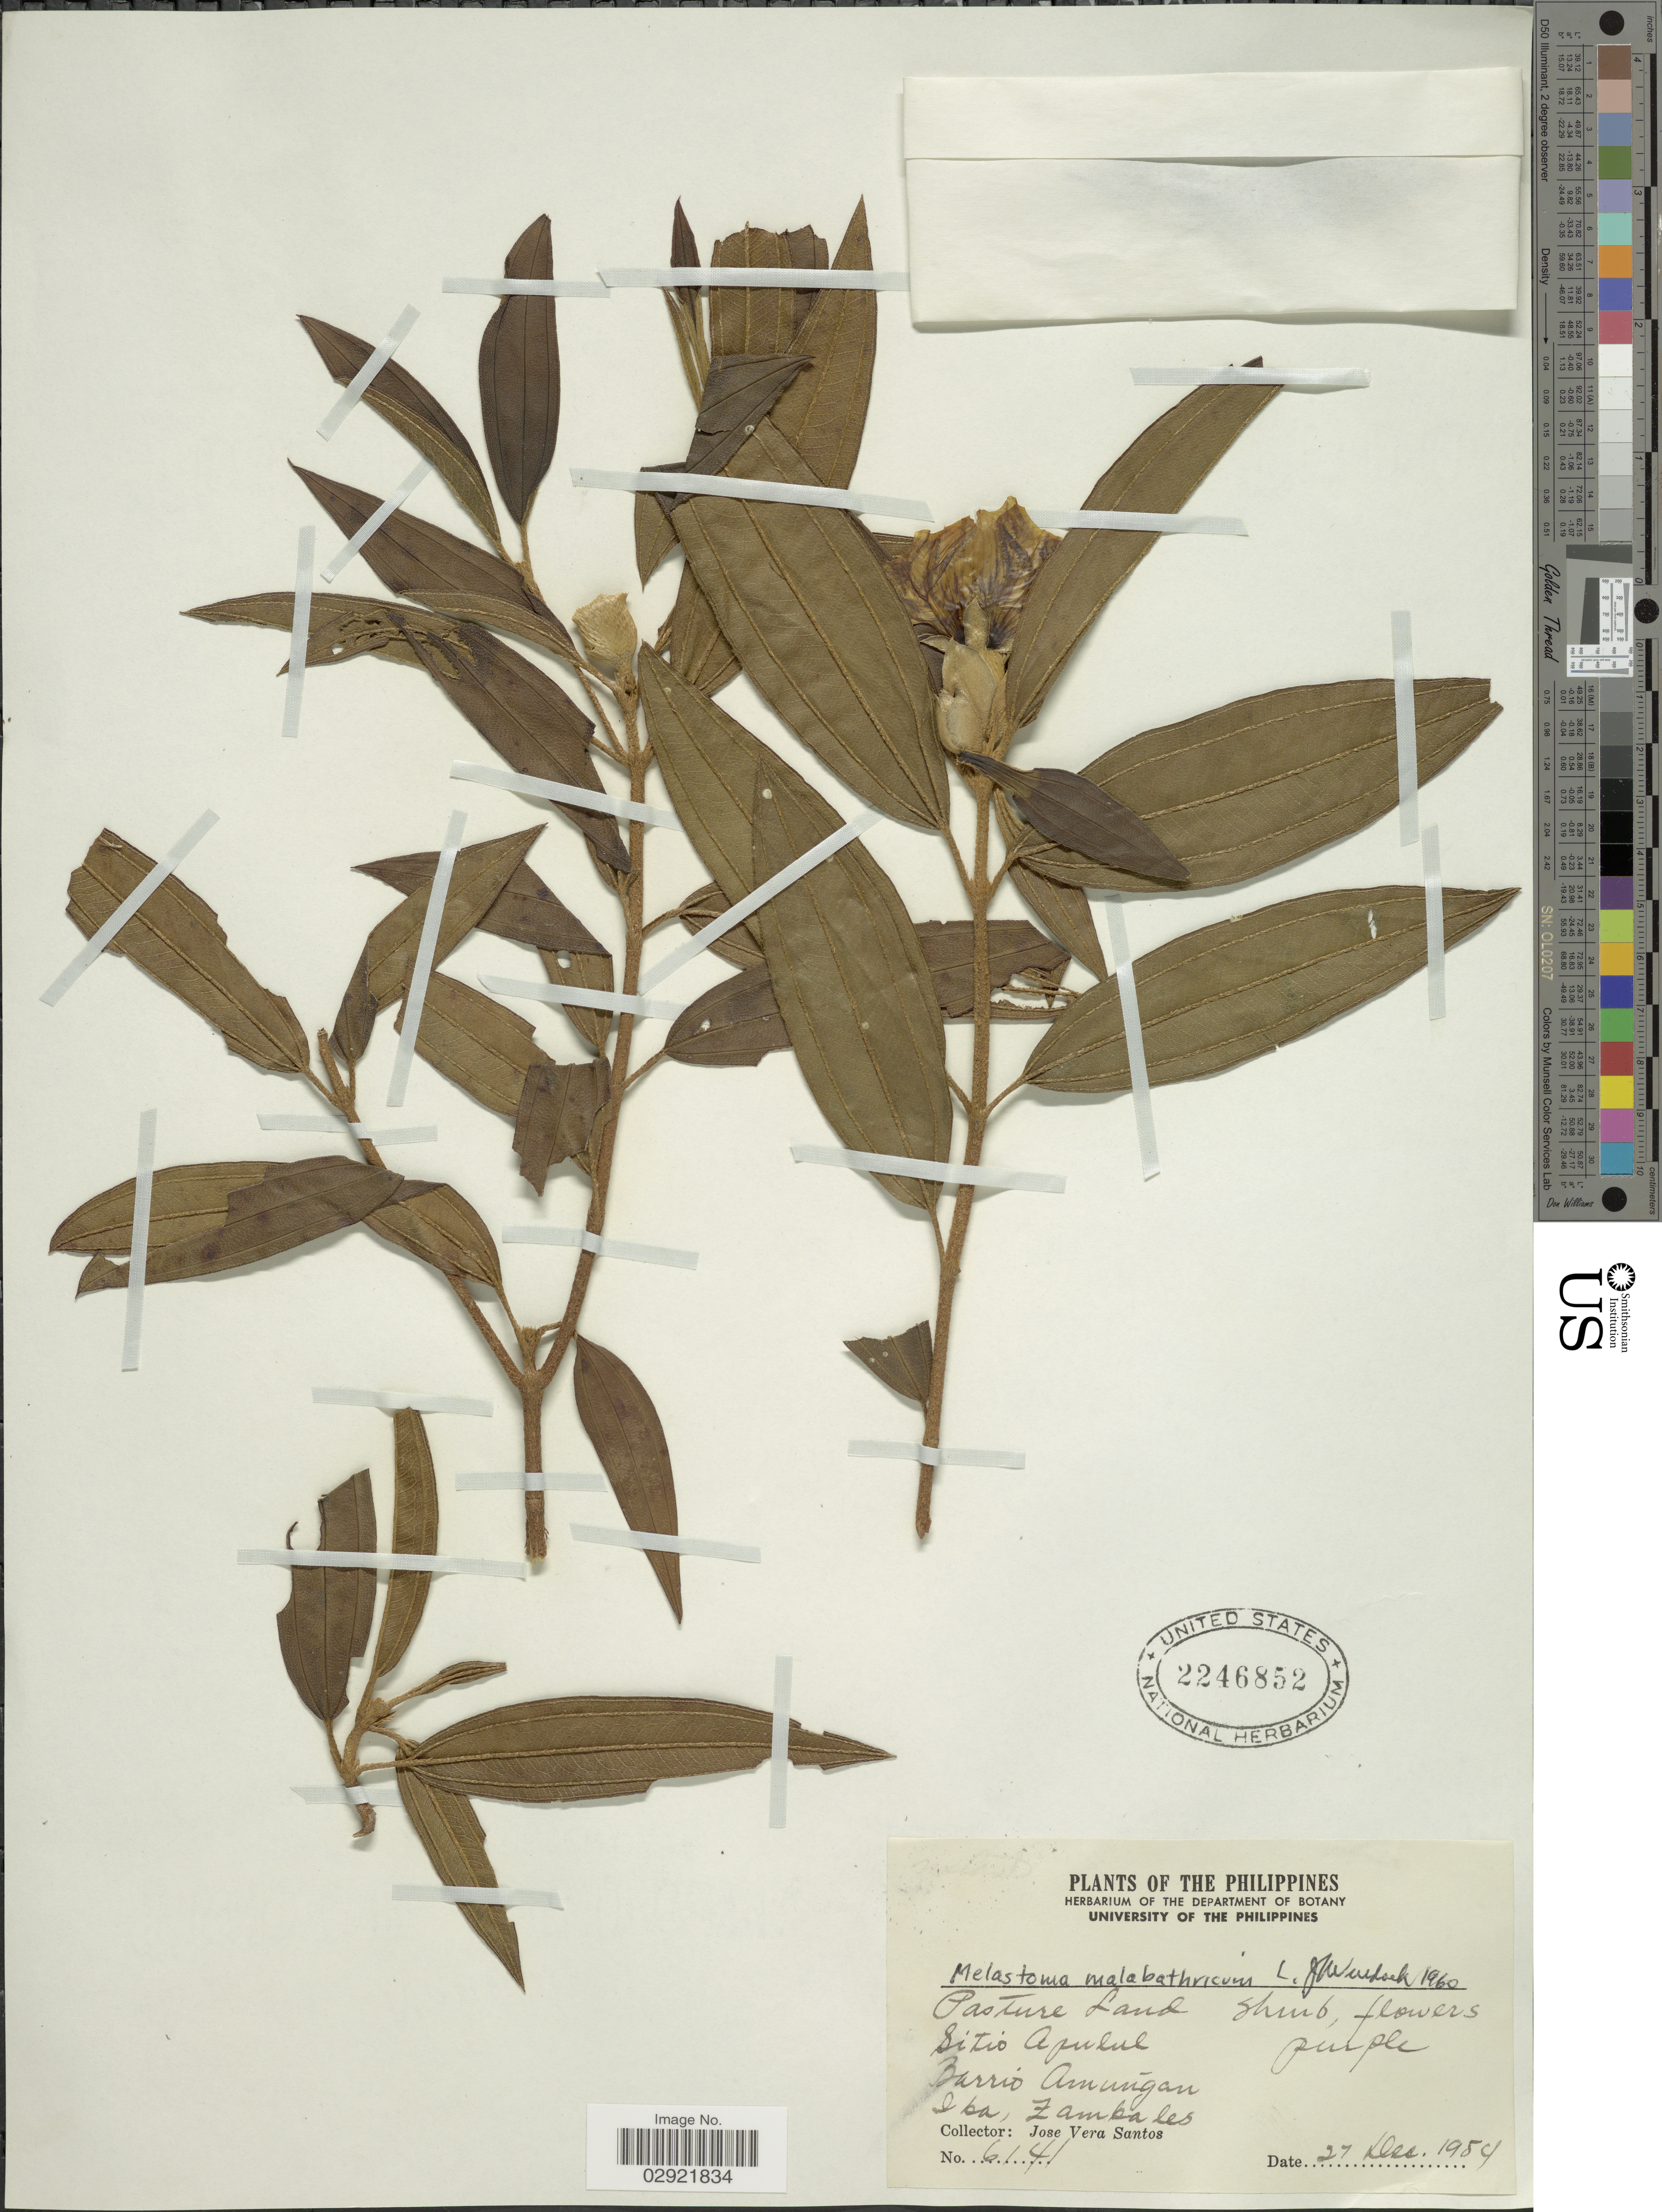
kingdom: Plantae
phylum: Tracheophyta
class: Magnoliopsida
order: Myrtales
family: Melastomataceae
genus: Melastoma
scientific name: Melastoma malabathricum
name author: L.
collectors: J. V. Santos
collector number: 6141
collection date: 1954-12-27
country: Philippines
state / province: Central Luzon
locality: Pasture Land. Sitio Apulul . Barrio Amüngan. Iba, Zambales.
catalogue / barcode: US 2246852